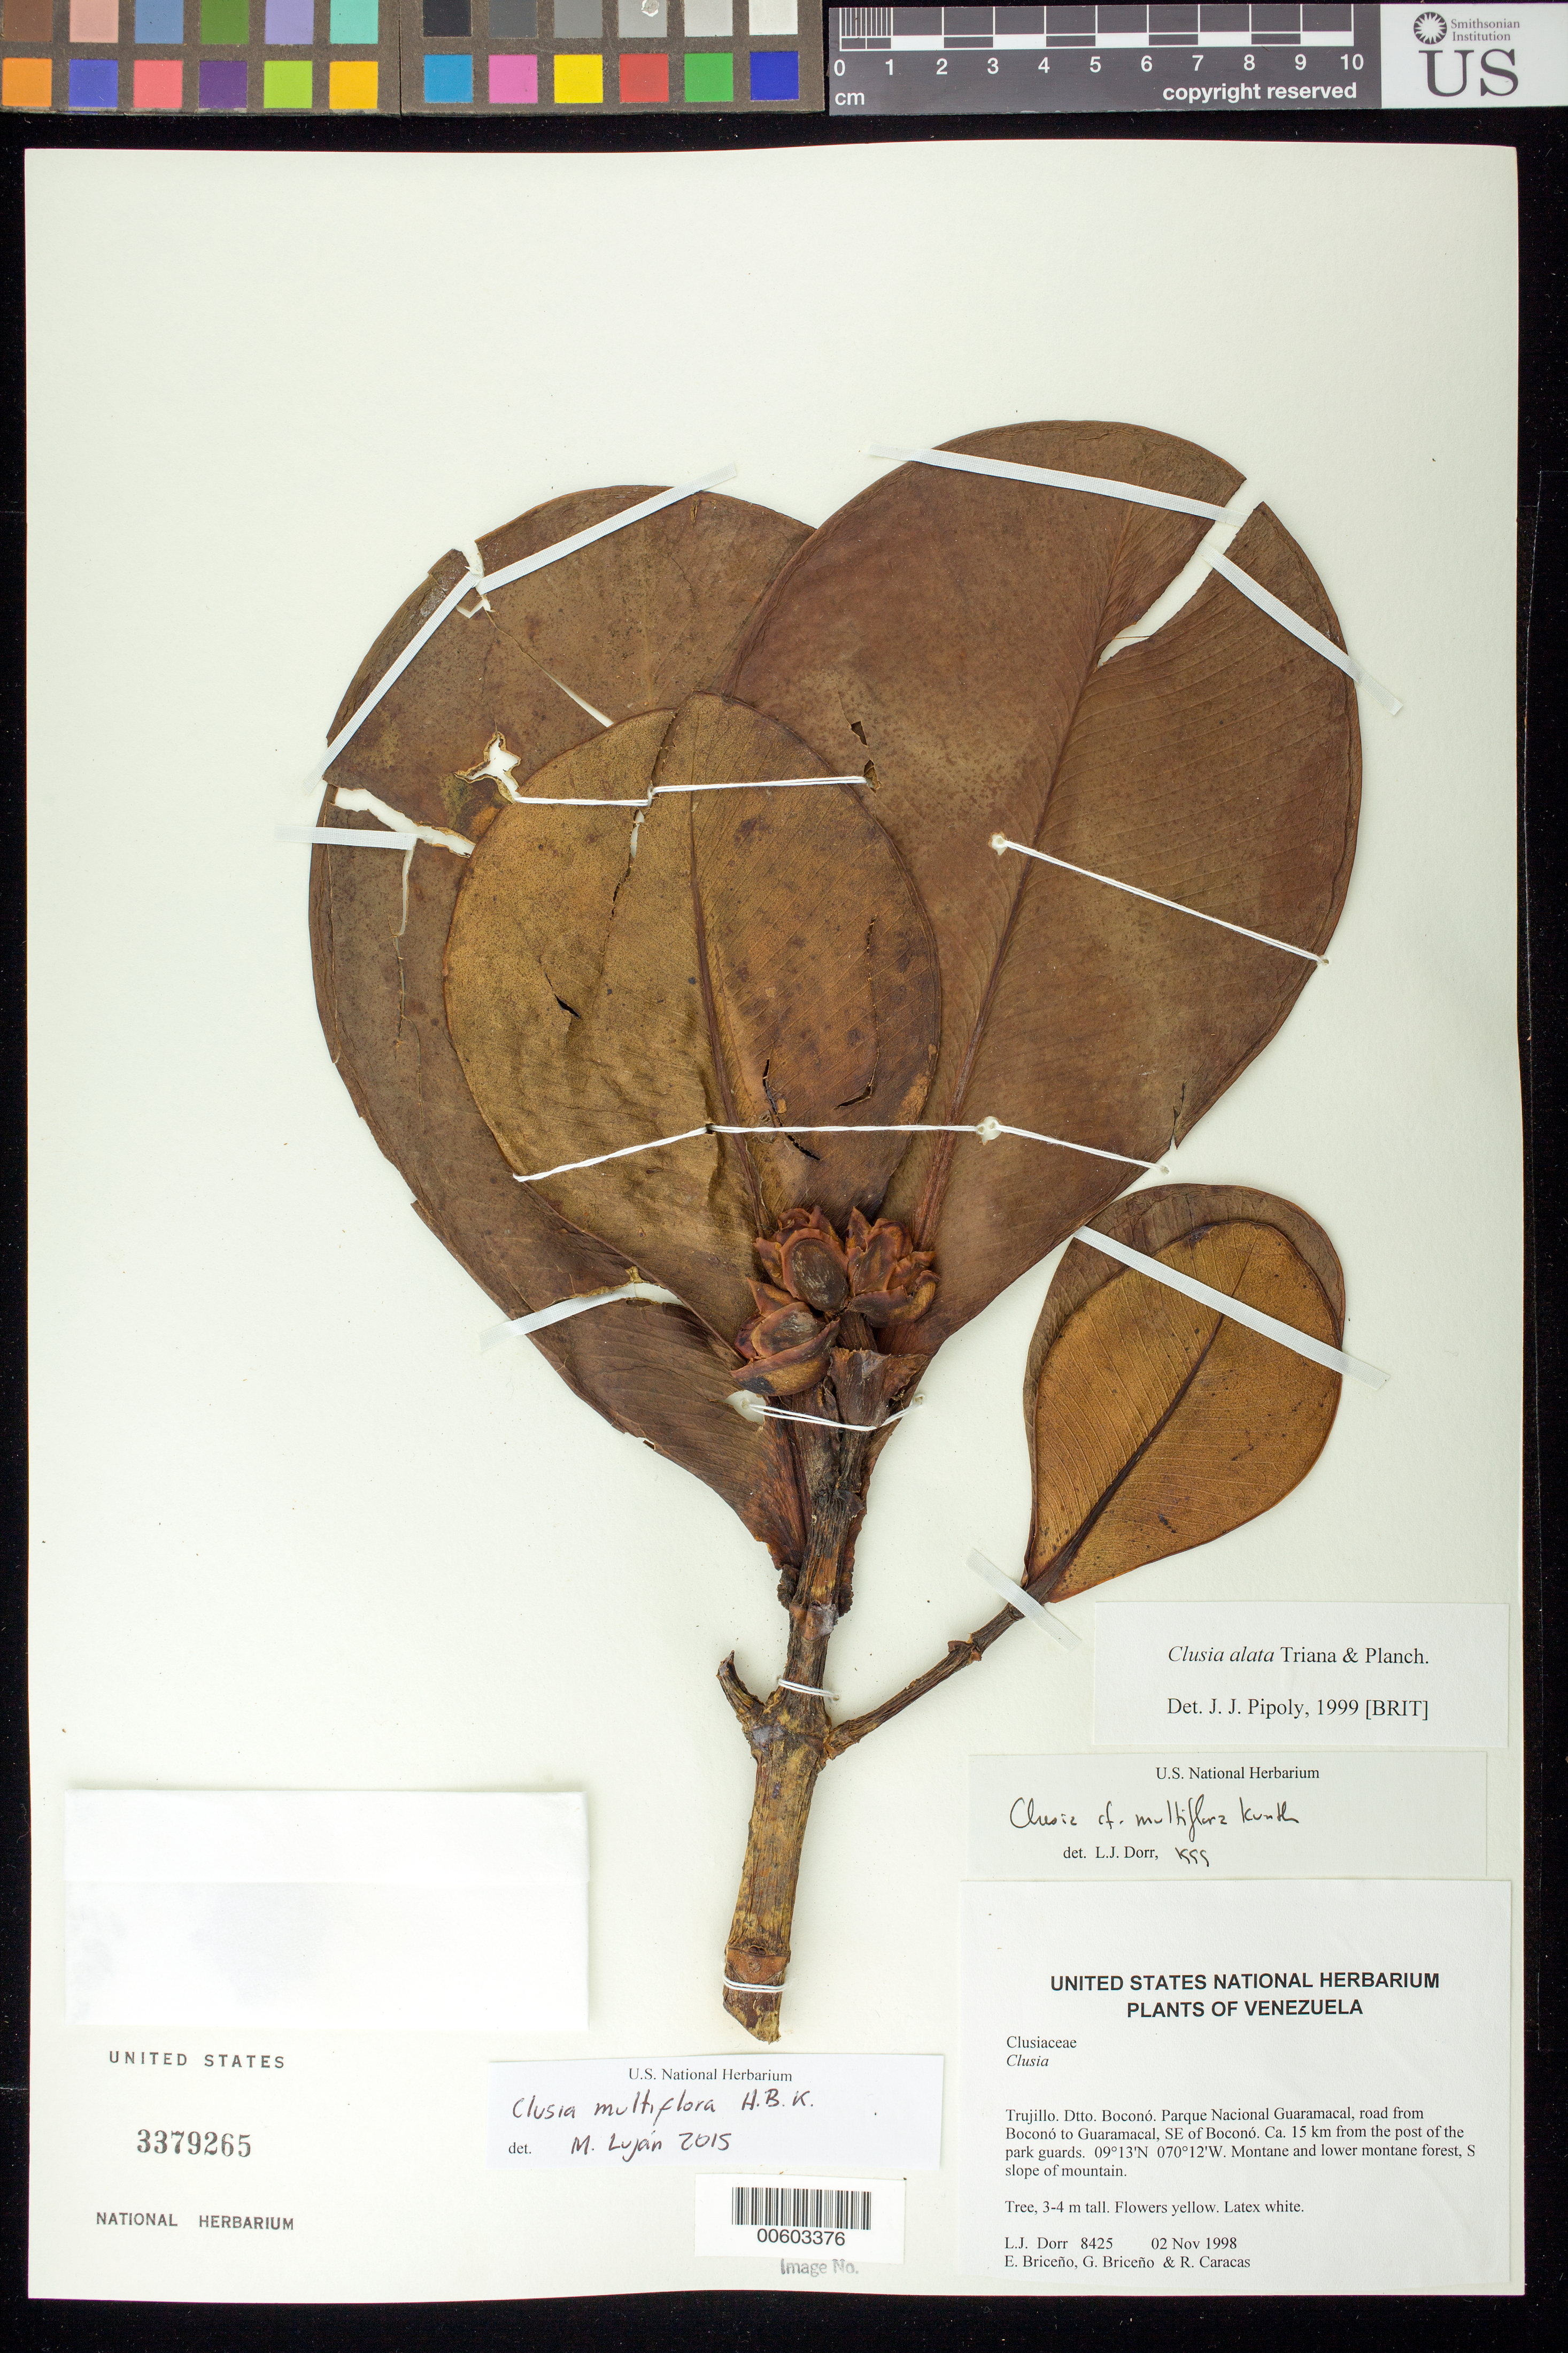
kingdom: Plantae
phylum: Tracheophyta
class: Magnoliopsida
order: Malpighiales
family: Clusiaceae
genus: Clusia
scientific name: Clusia multiflora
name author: Kunth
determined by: Lujan, M.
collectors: L. J. Dorr, E. Briceño, G. Briceño & R. Caracas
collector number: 8425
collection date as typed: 02 Nov 1998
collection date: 1998-11-02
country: Venezuela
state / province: Trujillo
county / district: Boconó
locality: Parque Nacional Guaramacal, road from Boconó to Guaramacal, SE of Boconó, ca. 15 km from the post of the park guards.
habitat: Montane and lower montane forest, S slope of mountain.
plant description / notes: PORT, US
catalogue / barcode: US 3379265